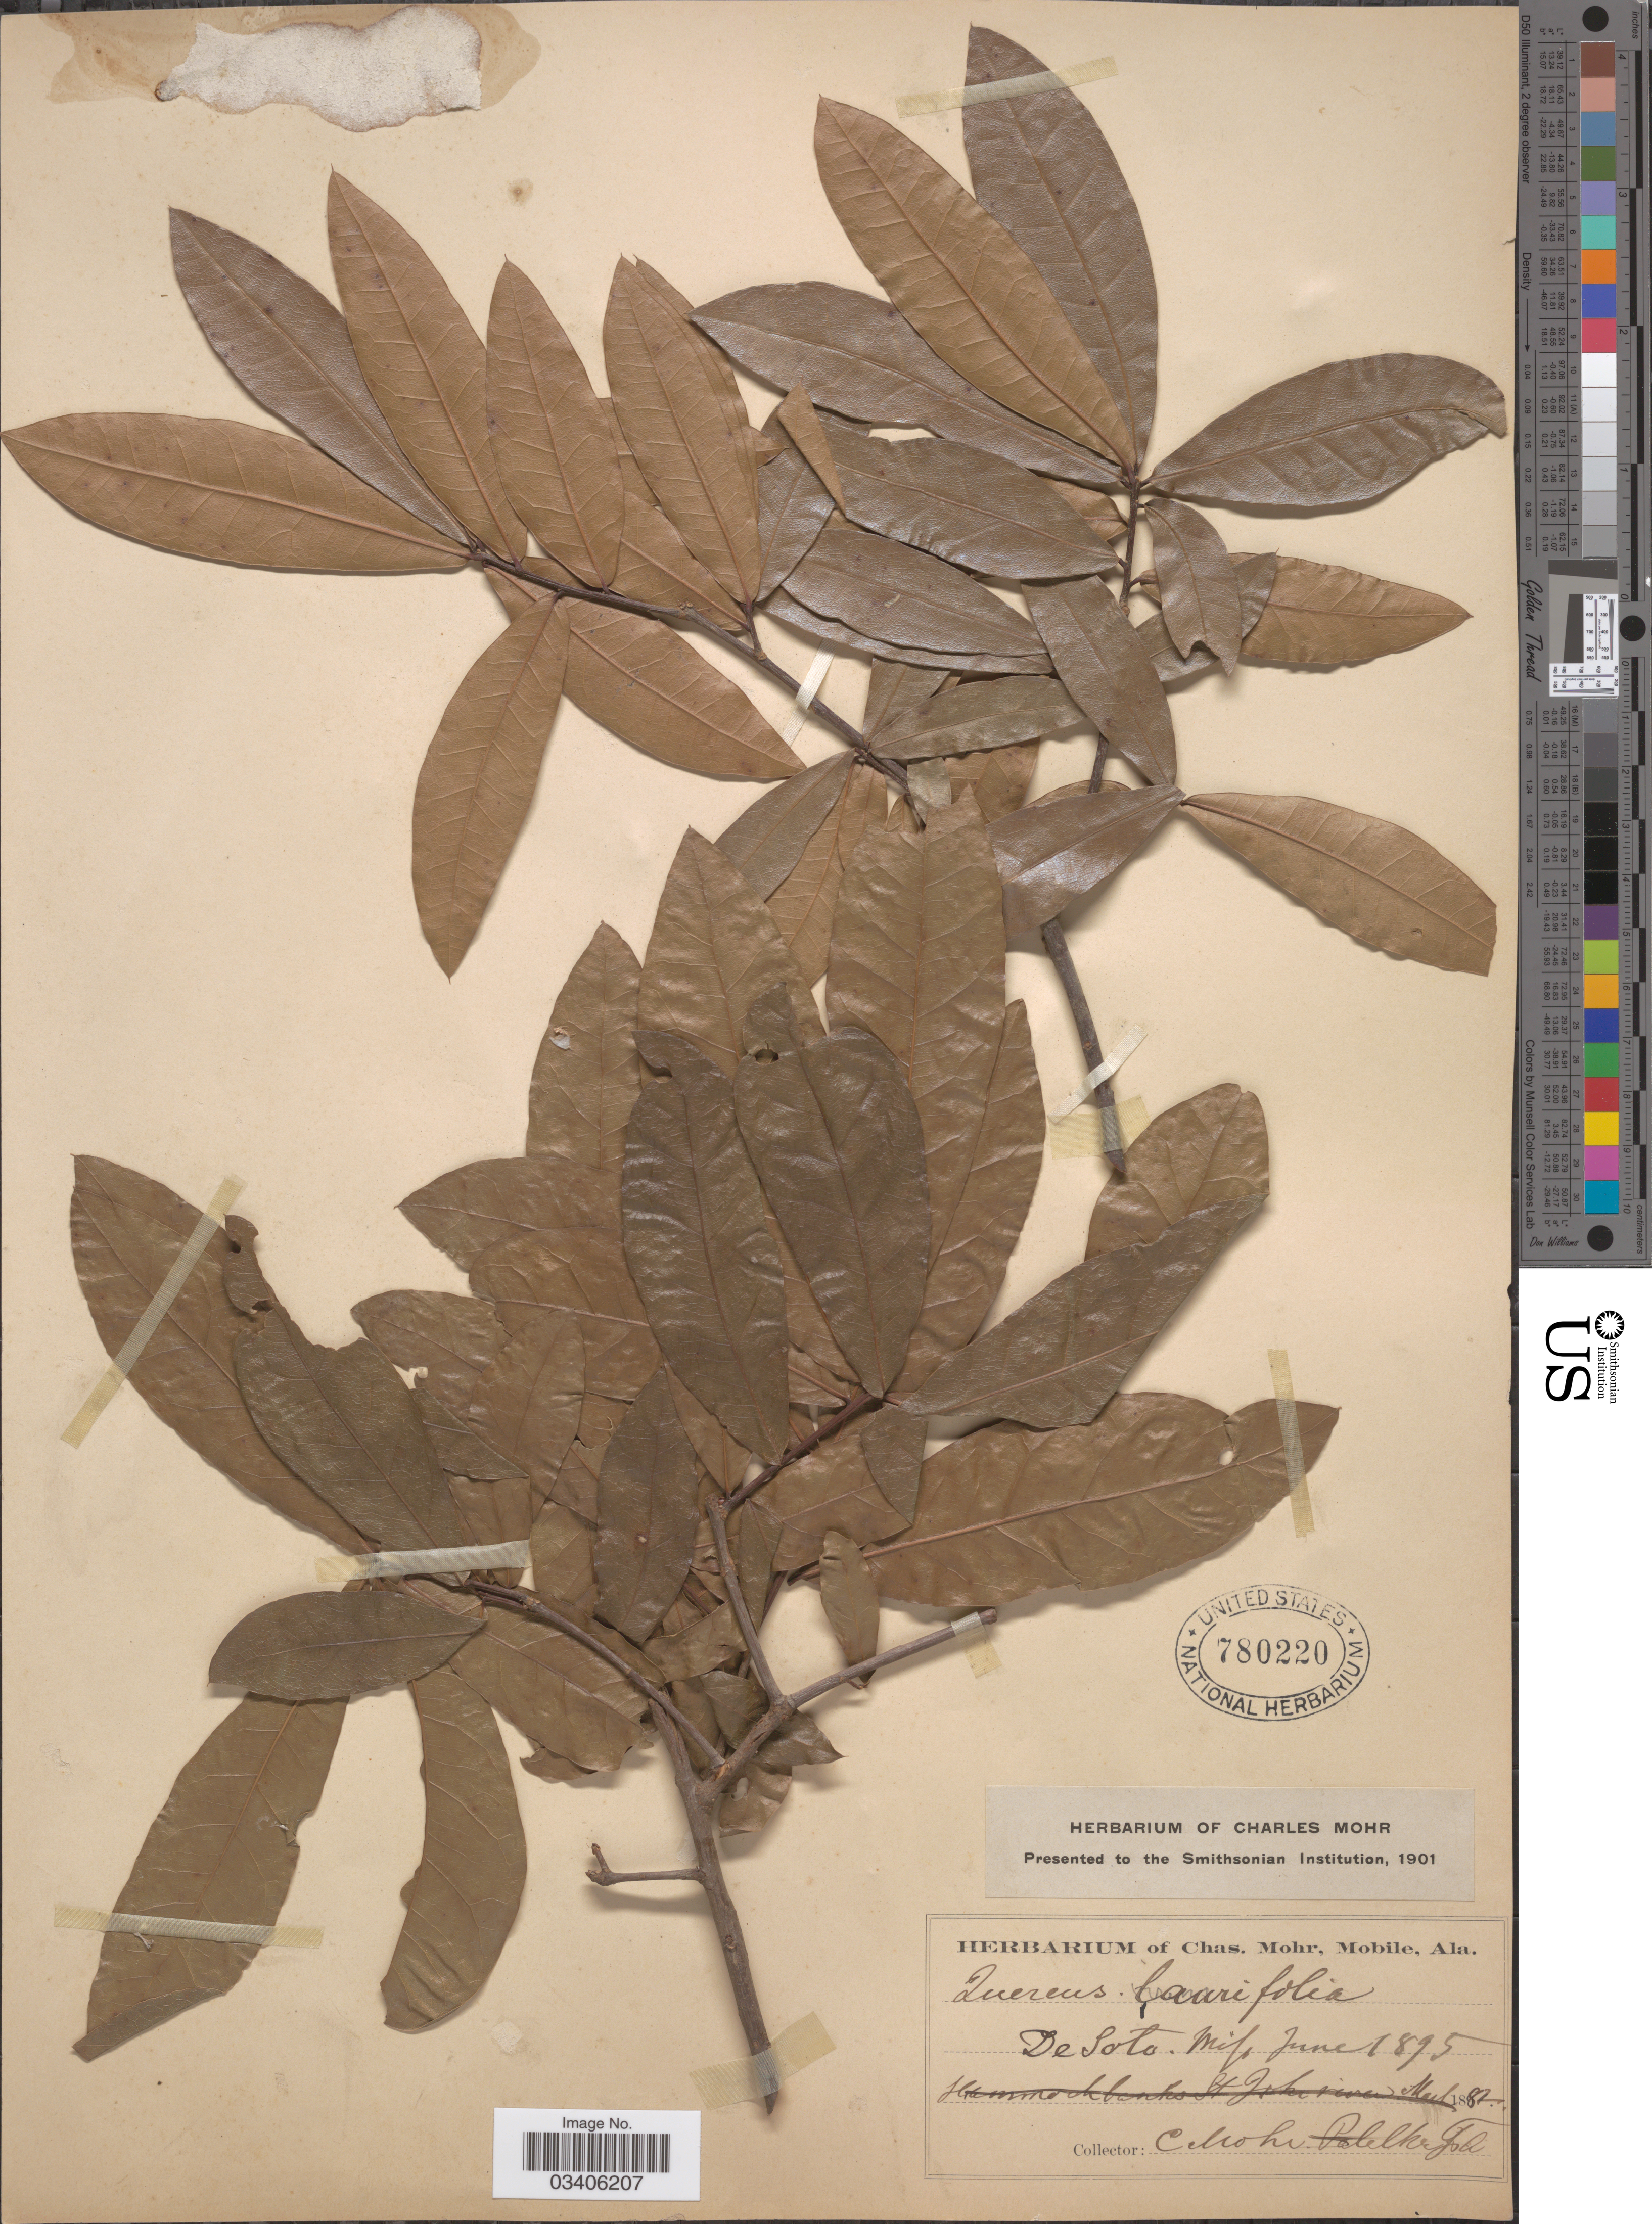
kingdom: Plantae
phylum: Tracheophyta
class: Magnoliopsida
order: Fagales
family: Fagaceae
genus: Quercus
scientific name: Quercus laurifolia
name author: Michx.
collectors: Mohr, C. T. (herbarium)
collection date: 1895-06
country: United States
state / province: Mississippi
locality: De Soto.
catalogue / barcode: US 780220